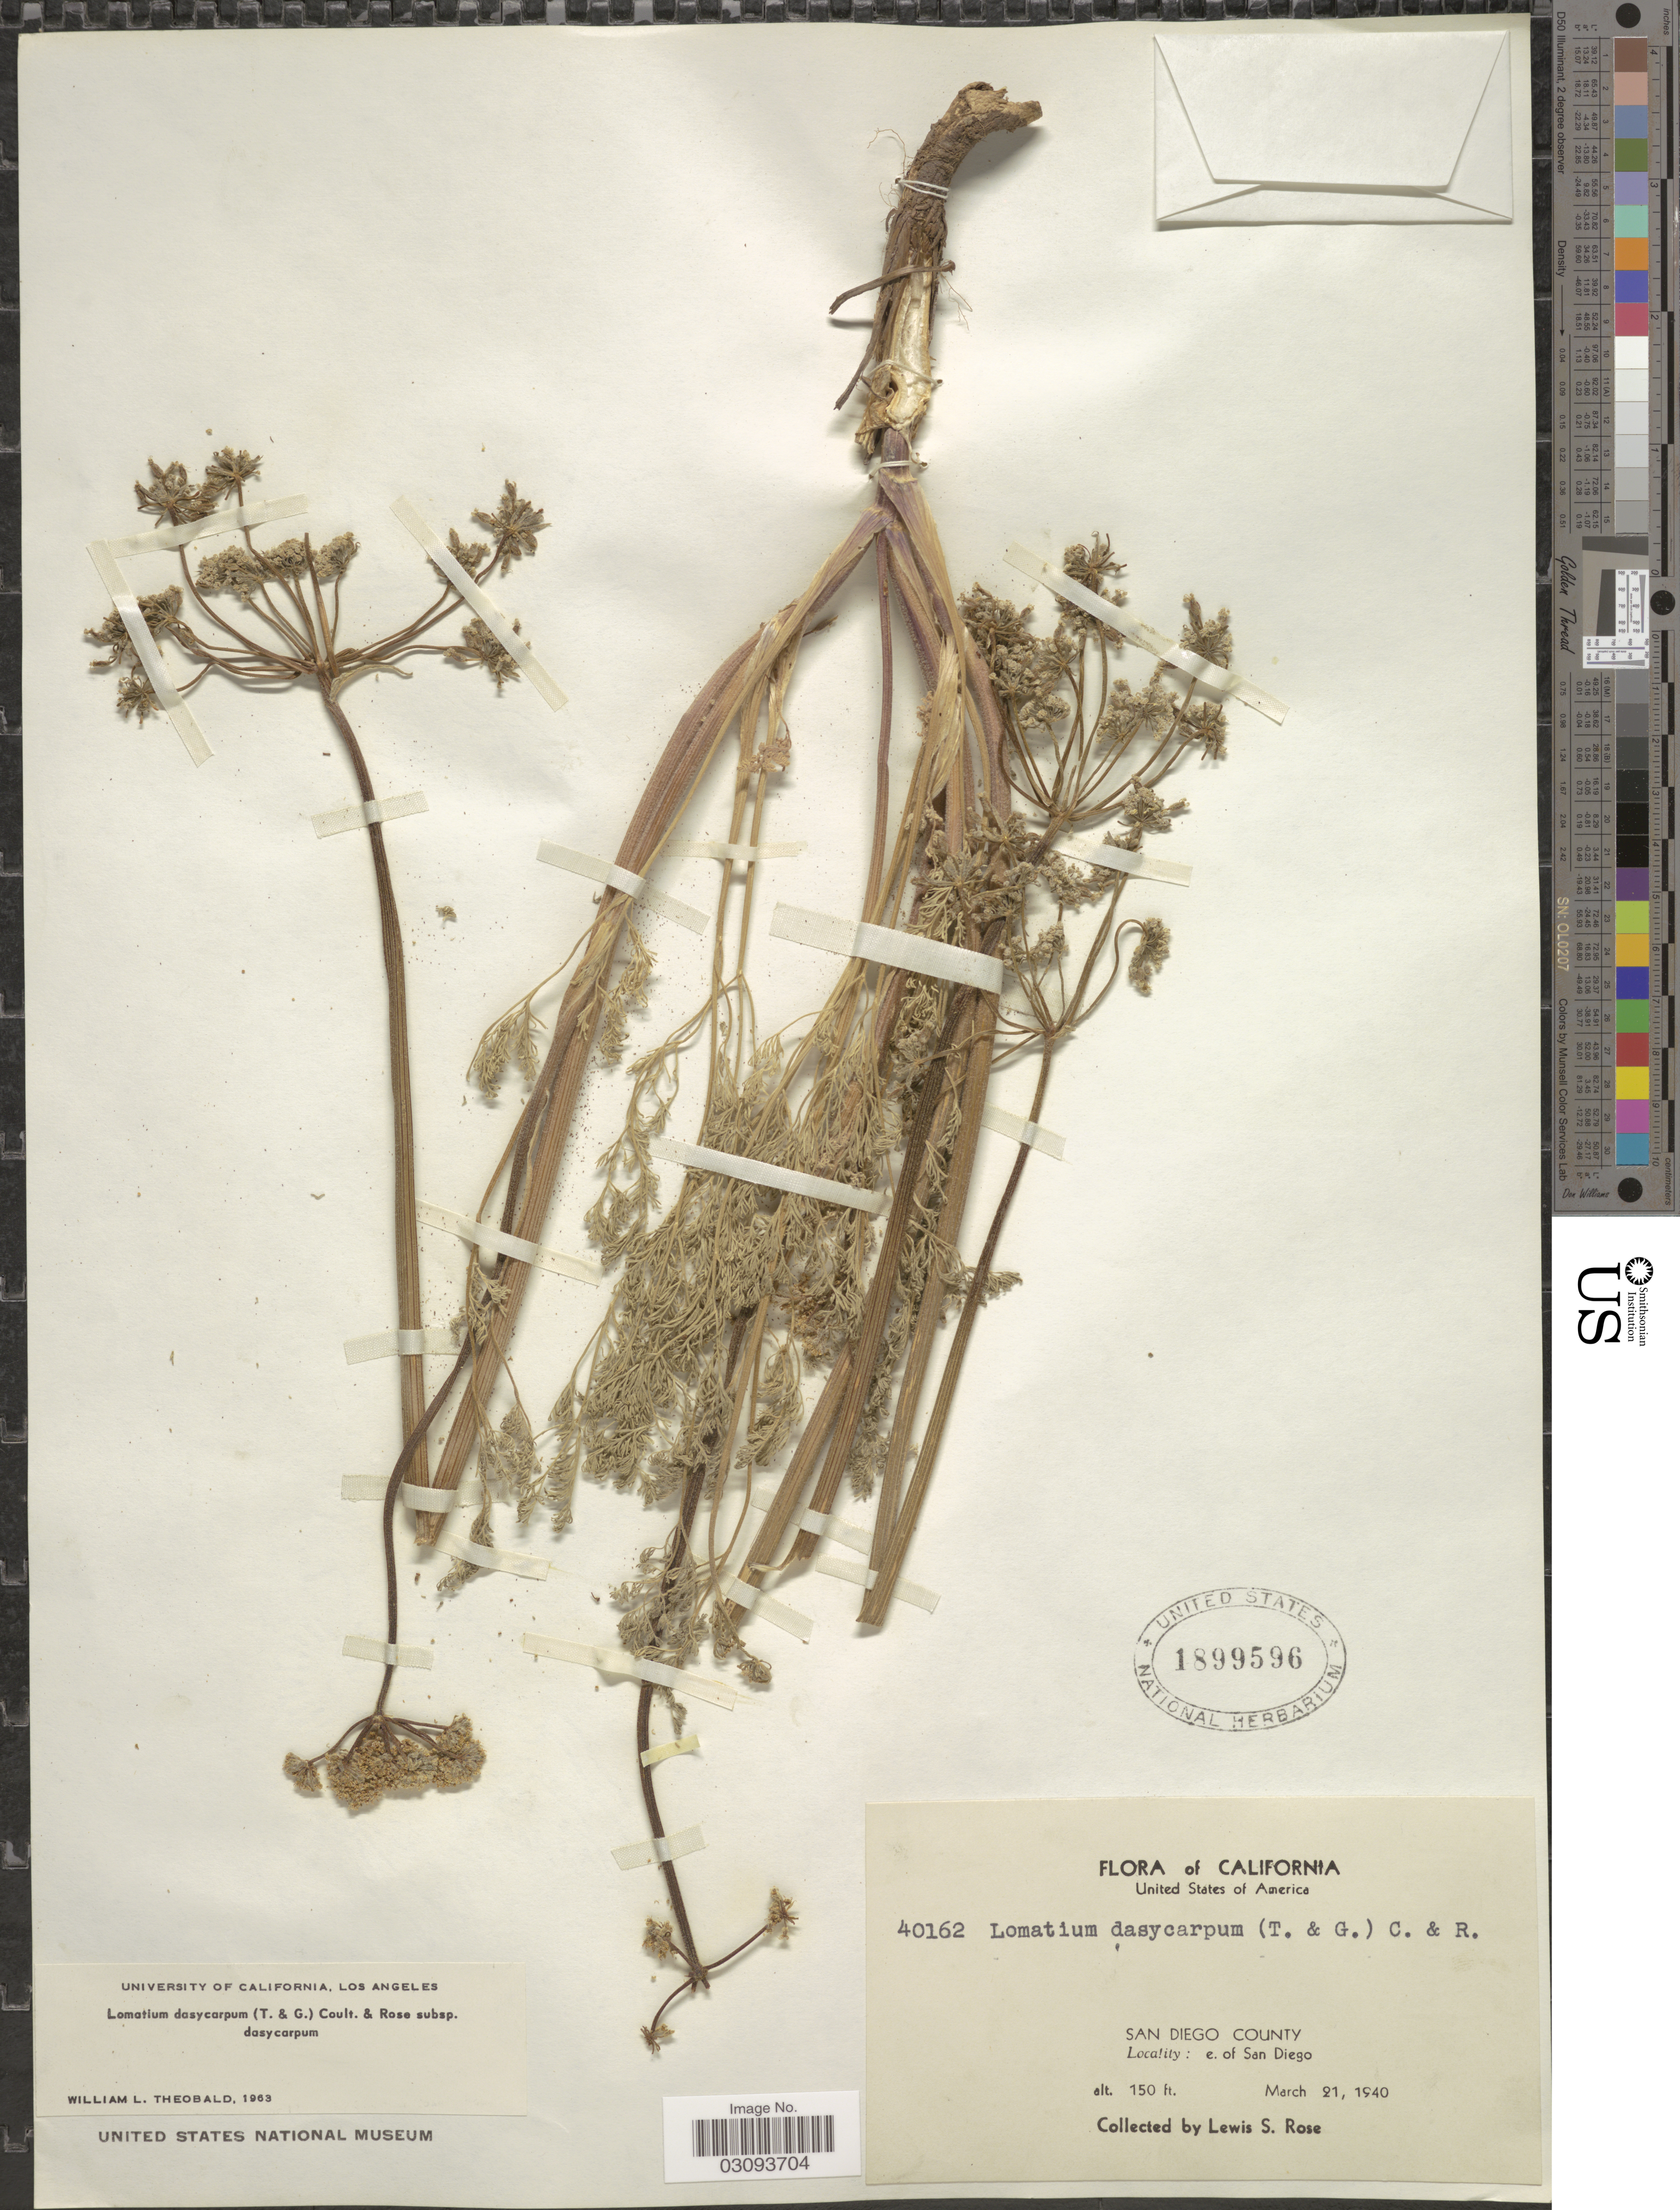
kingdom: Plantae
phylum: Tracheophyta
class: Magnoliopsida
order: Apiales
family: Apiaceae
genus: Lomatium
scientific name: Lomatium dasycarpum subsp. dasycarpum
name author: (Torr.) J.M. Coult. & Rose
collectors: L. S. Rose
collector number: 40162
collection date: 1940-03-21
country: United States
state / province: California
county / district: San Diego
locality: San Diego County, e. of San Diego.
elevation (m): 46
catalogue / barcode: US 1899596